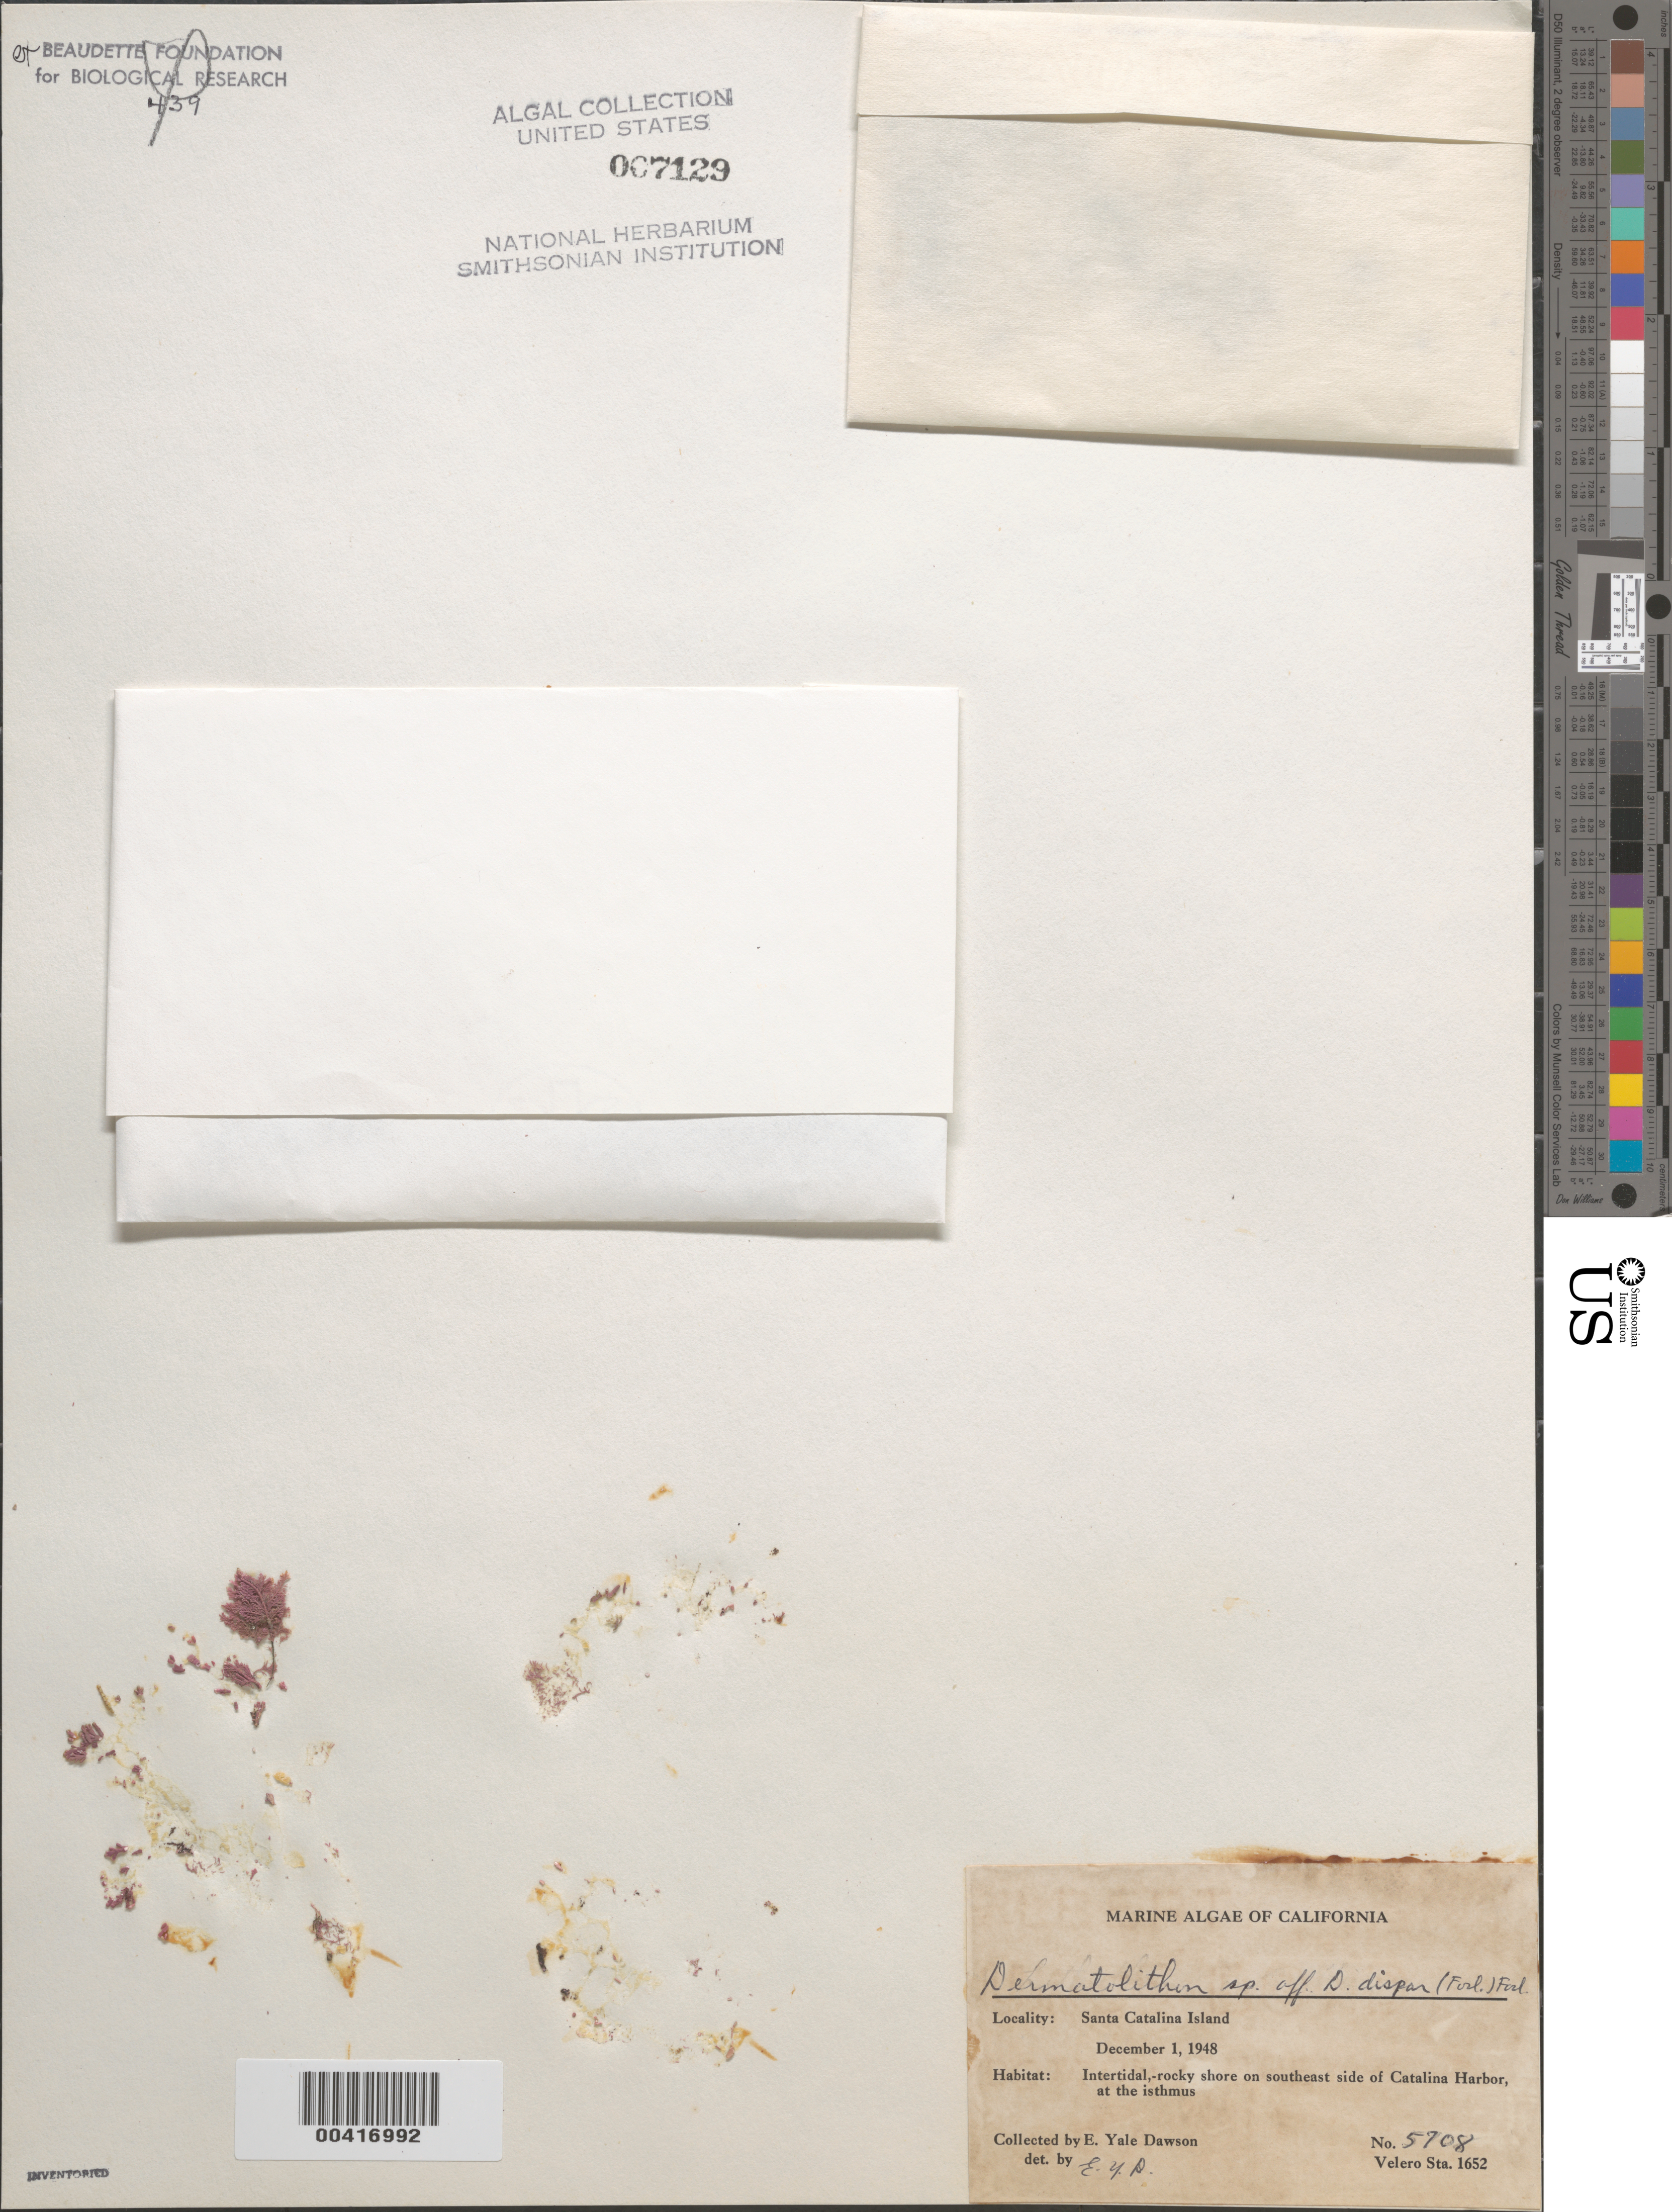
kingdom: Plantae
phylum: Rhodophyta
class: Florideophyceae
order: Corallinales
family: Corallinaceae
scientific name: Dermatolithon sp.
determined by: Dawson, E. Y.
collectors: E. Y. Dawson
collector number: EYD 5708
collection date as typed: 01 Dec 1948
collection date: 1948-12-01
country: United States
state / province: California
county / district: Los Angeles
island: Santa Catalina Island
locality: Catalina Harbor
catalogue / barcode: US 7129